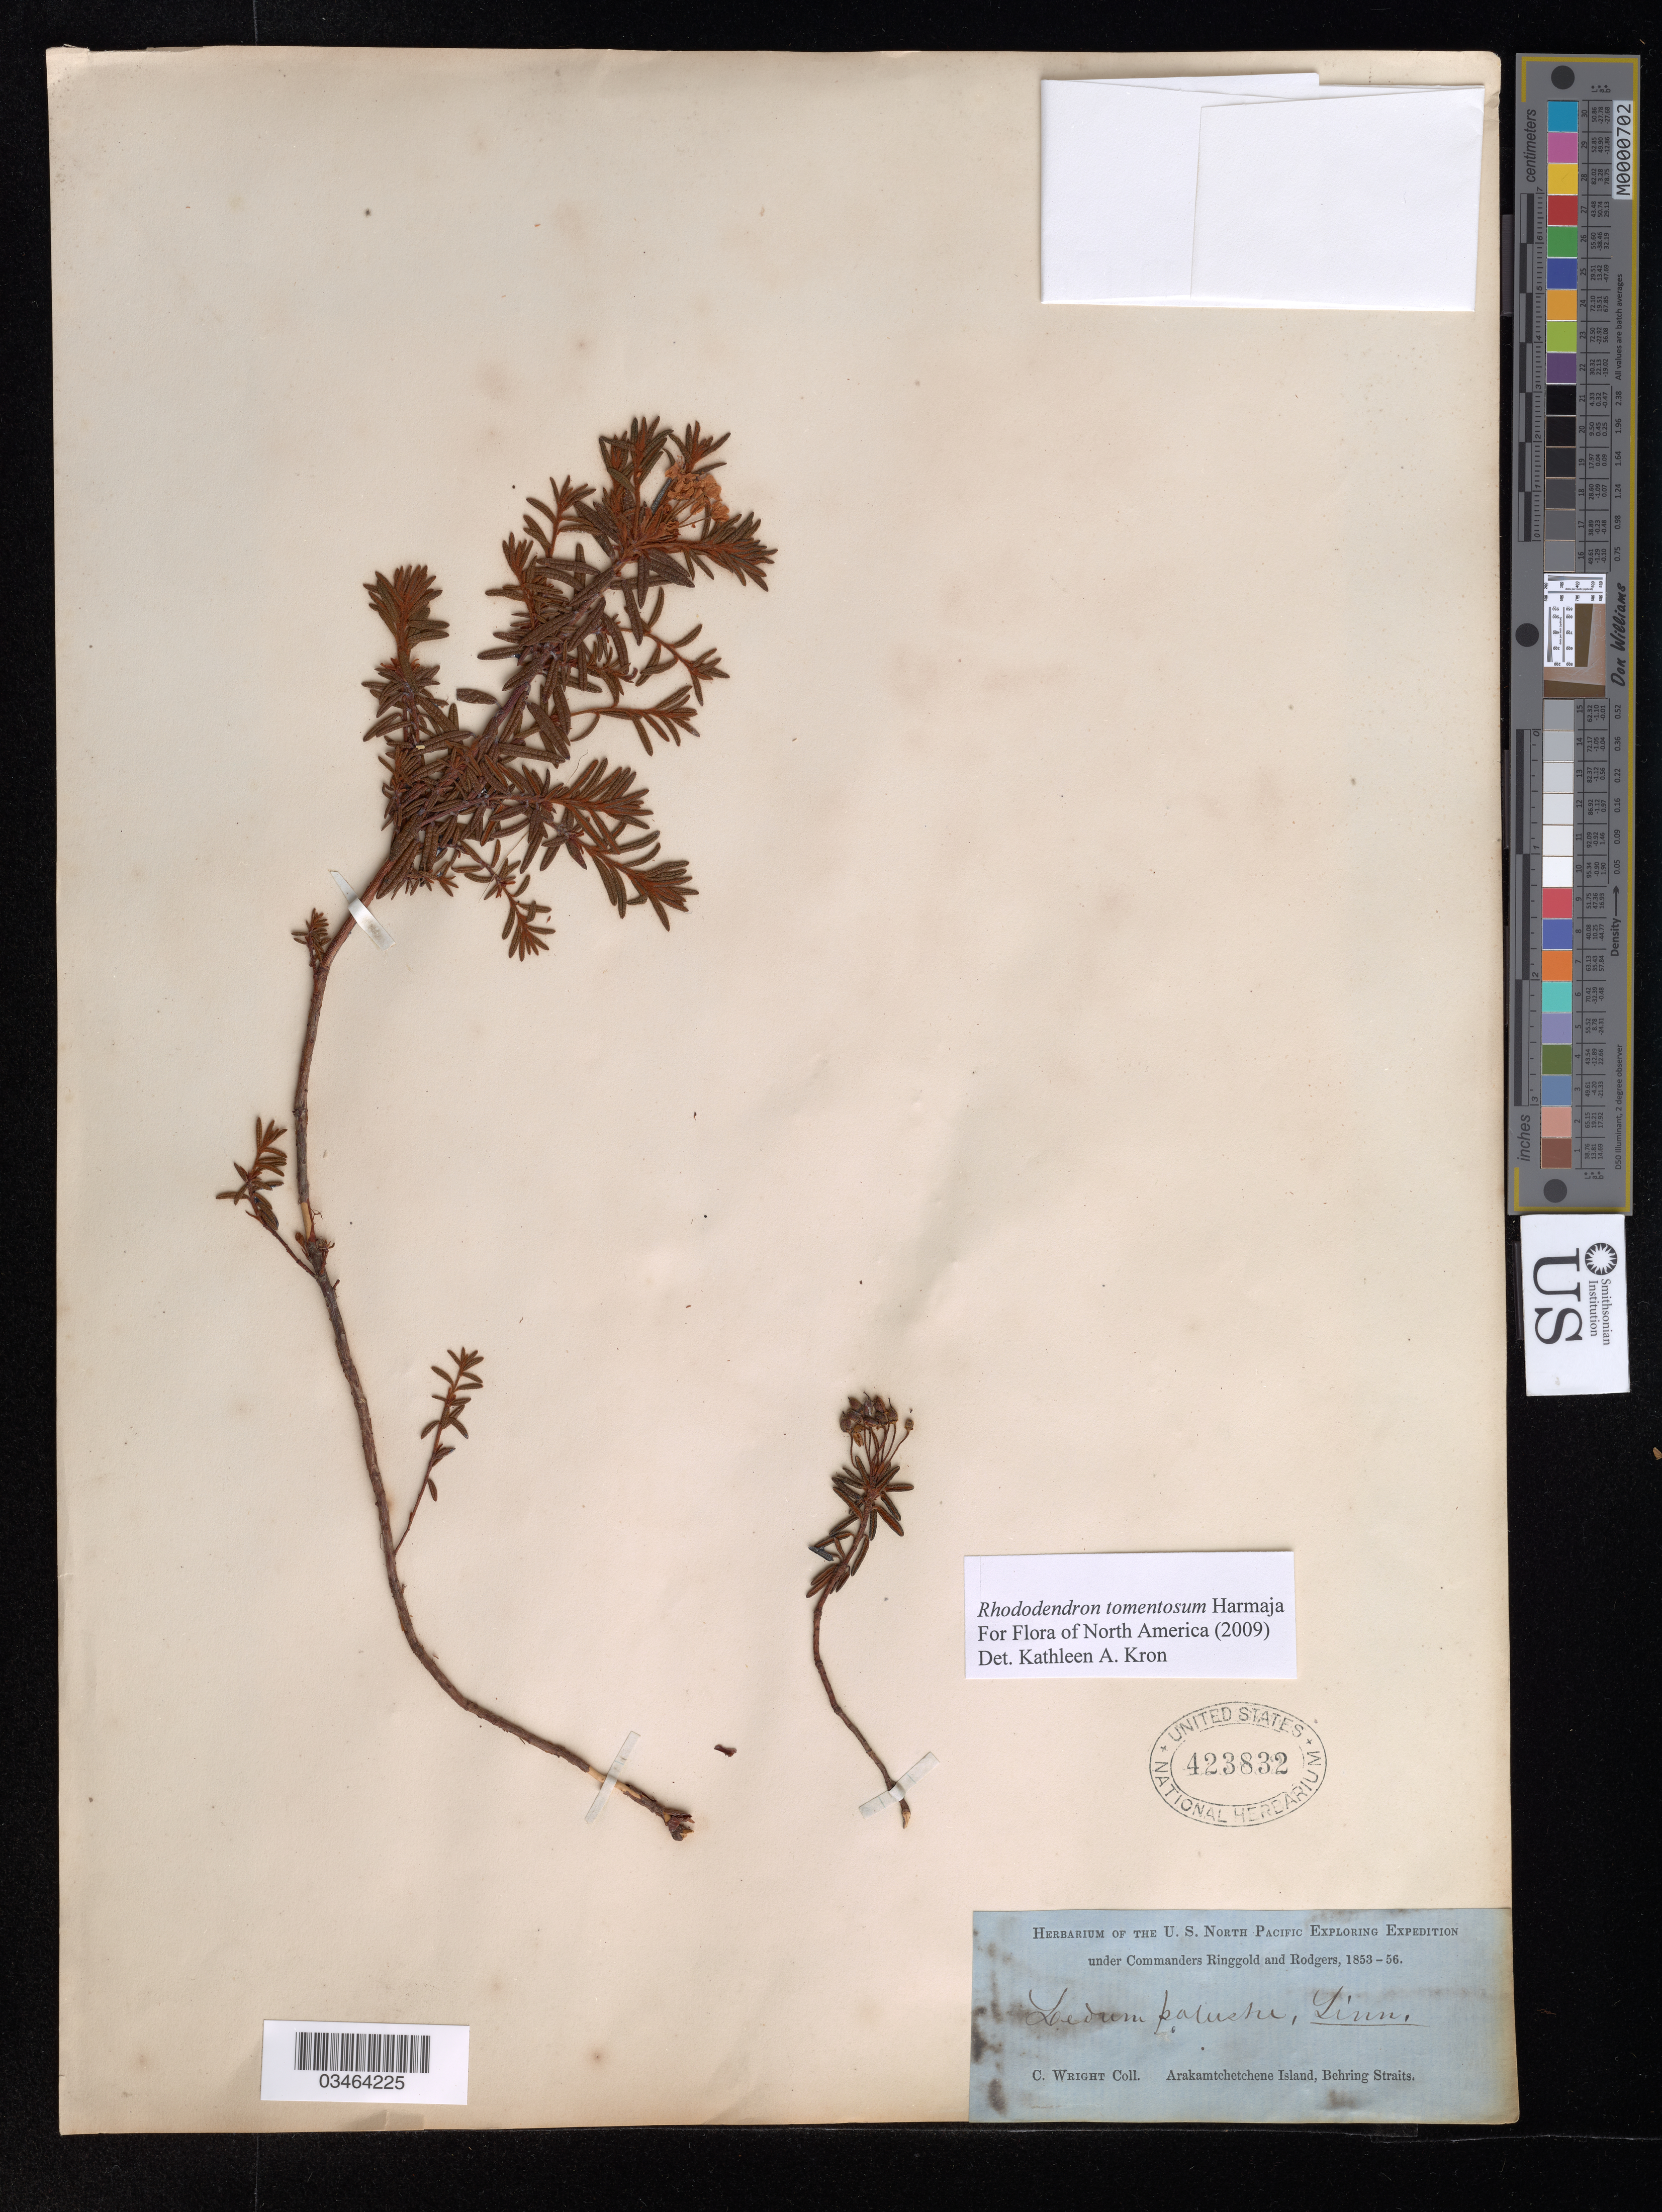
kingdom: Plantae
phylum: Tracheophyta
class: Magnoliopsida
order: Ericales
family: Ericaceae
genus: Rhododendron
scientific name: Rhododendron tomentosum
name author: Harmaja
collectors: C. Wright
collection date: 1853/1856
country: Russian Federation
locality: Arakamtchetchene Island, Behring Straits.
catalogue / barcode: US 423832